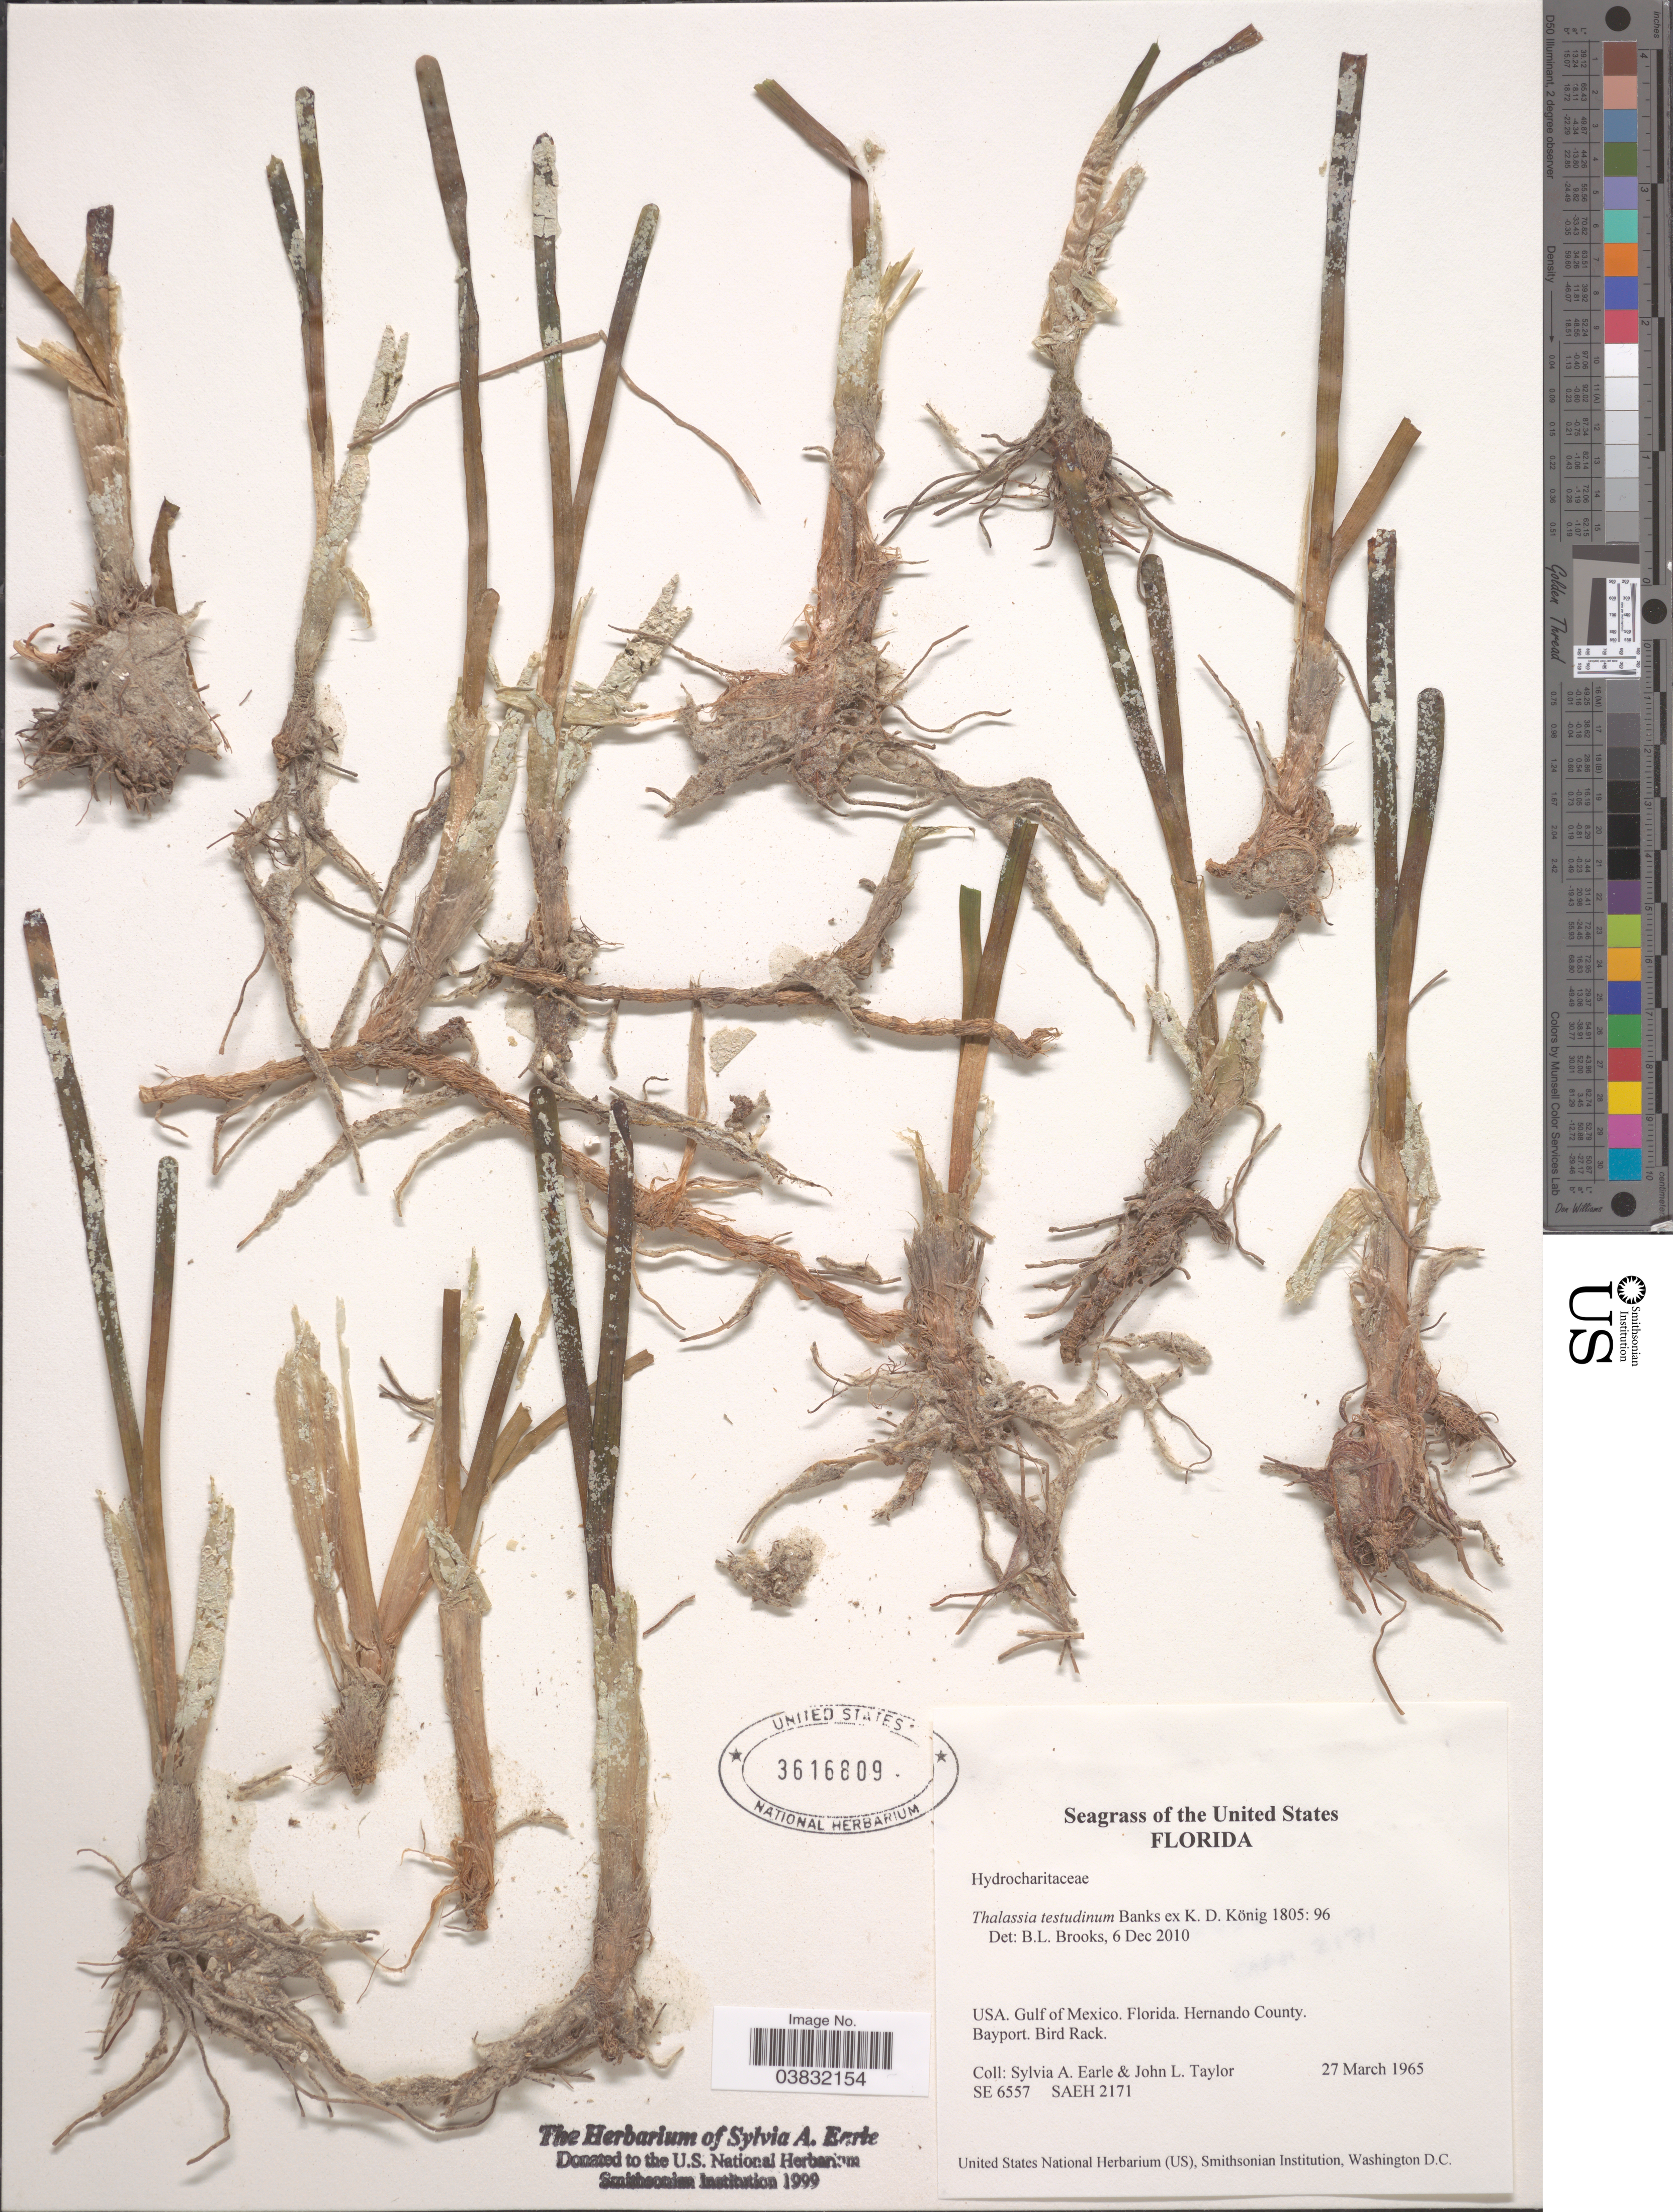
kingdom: Plantae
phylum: Tracheophyta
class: Liliopsida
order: Alismatales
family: Hydrocharitaceae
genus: Thalassia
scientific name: Thalassia testudinum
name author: Banks & Sol. ex K.D. Koenig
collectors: S. A. Earle & J. L. Taylor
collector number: SE 6557/SAEH 2171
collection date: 1965-03-27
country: United States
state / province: Florida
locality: Gulf of Mexico. Hernando County. Bayport. Bird Rack.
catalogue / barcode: US 3616809